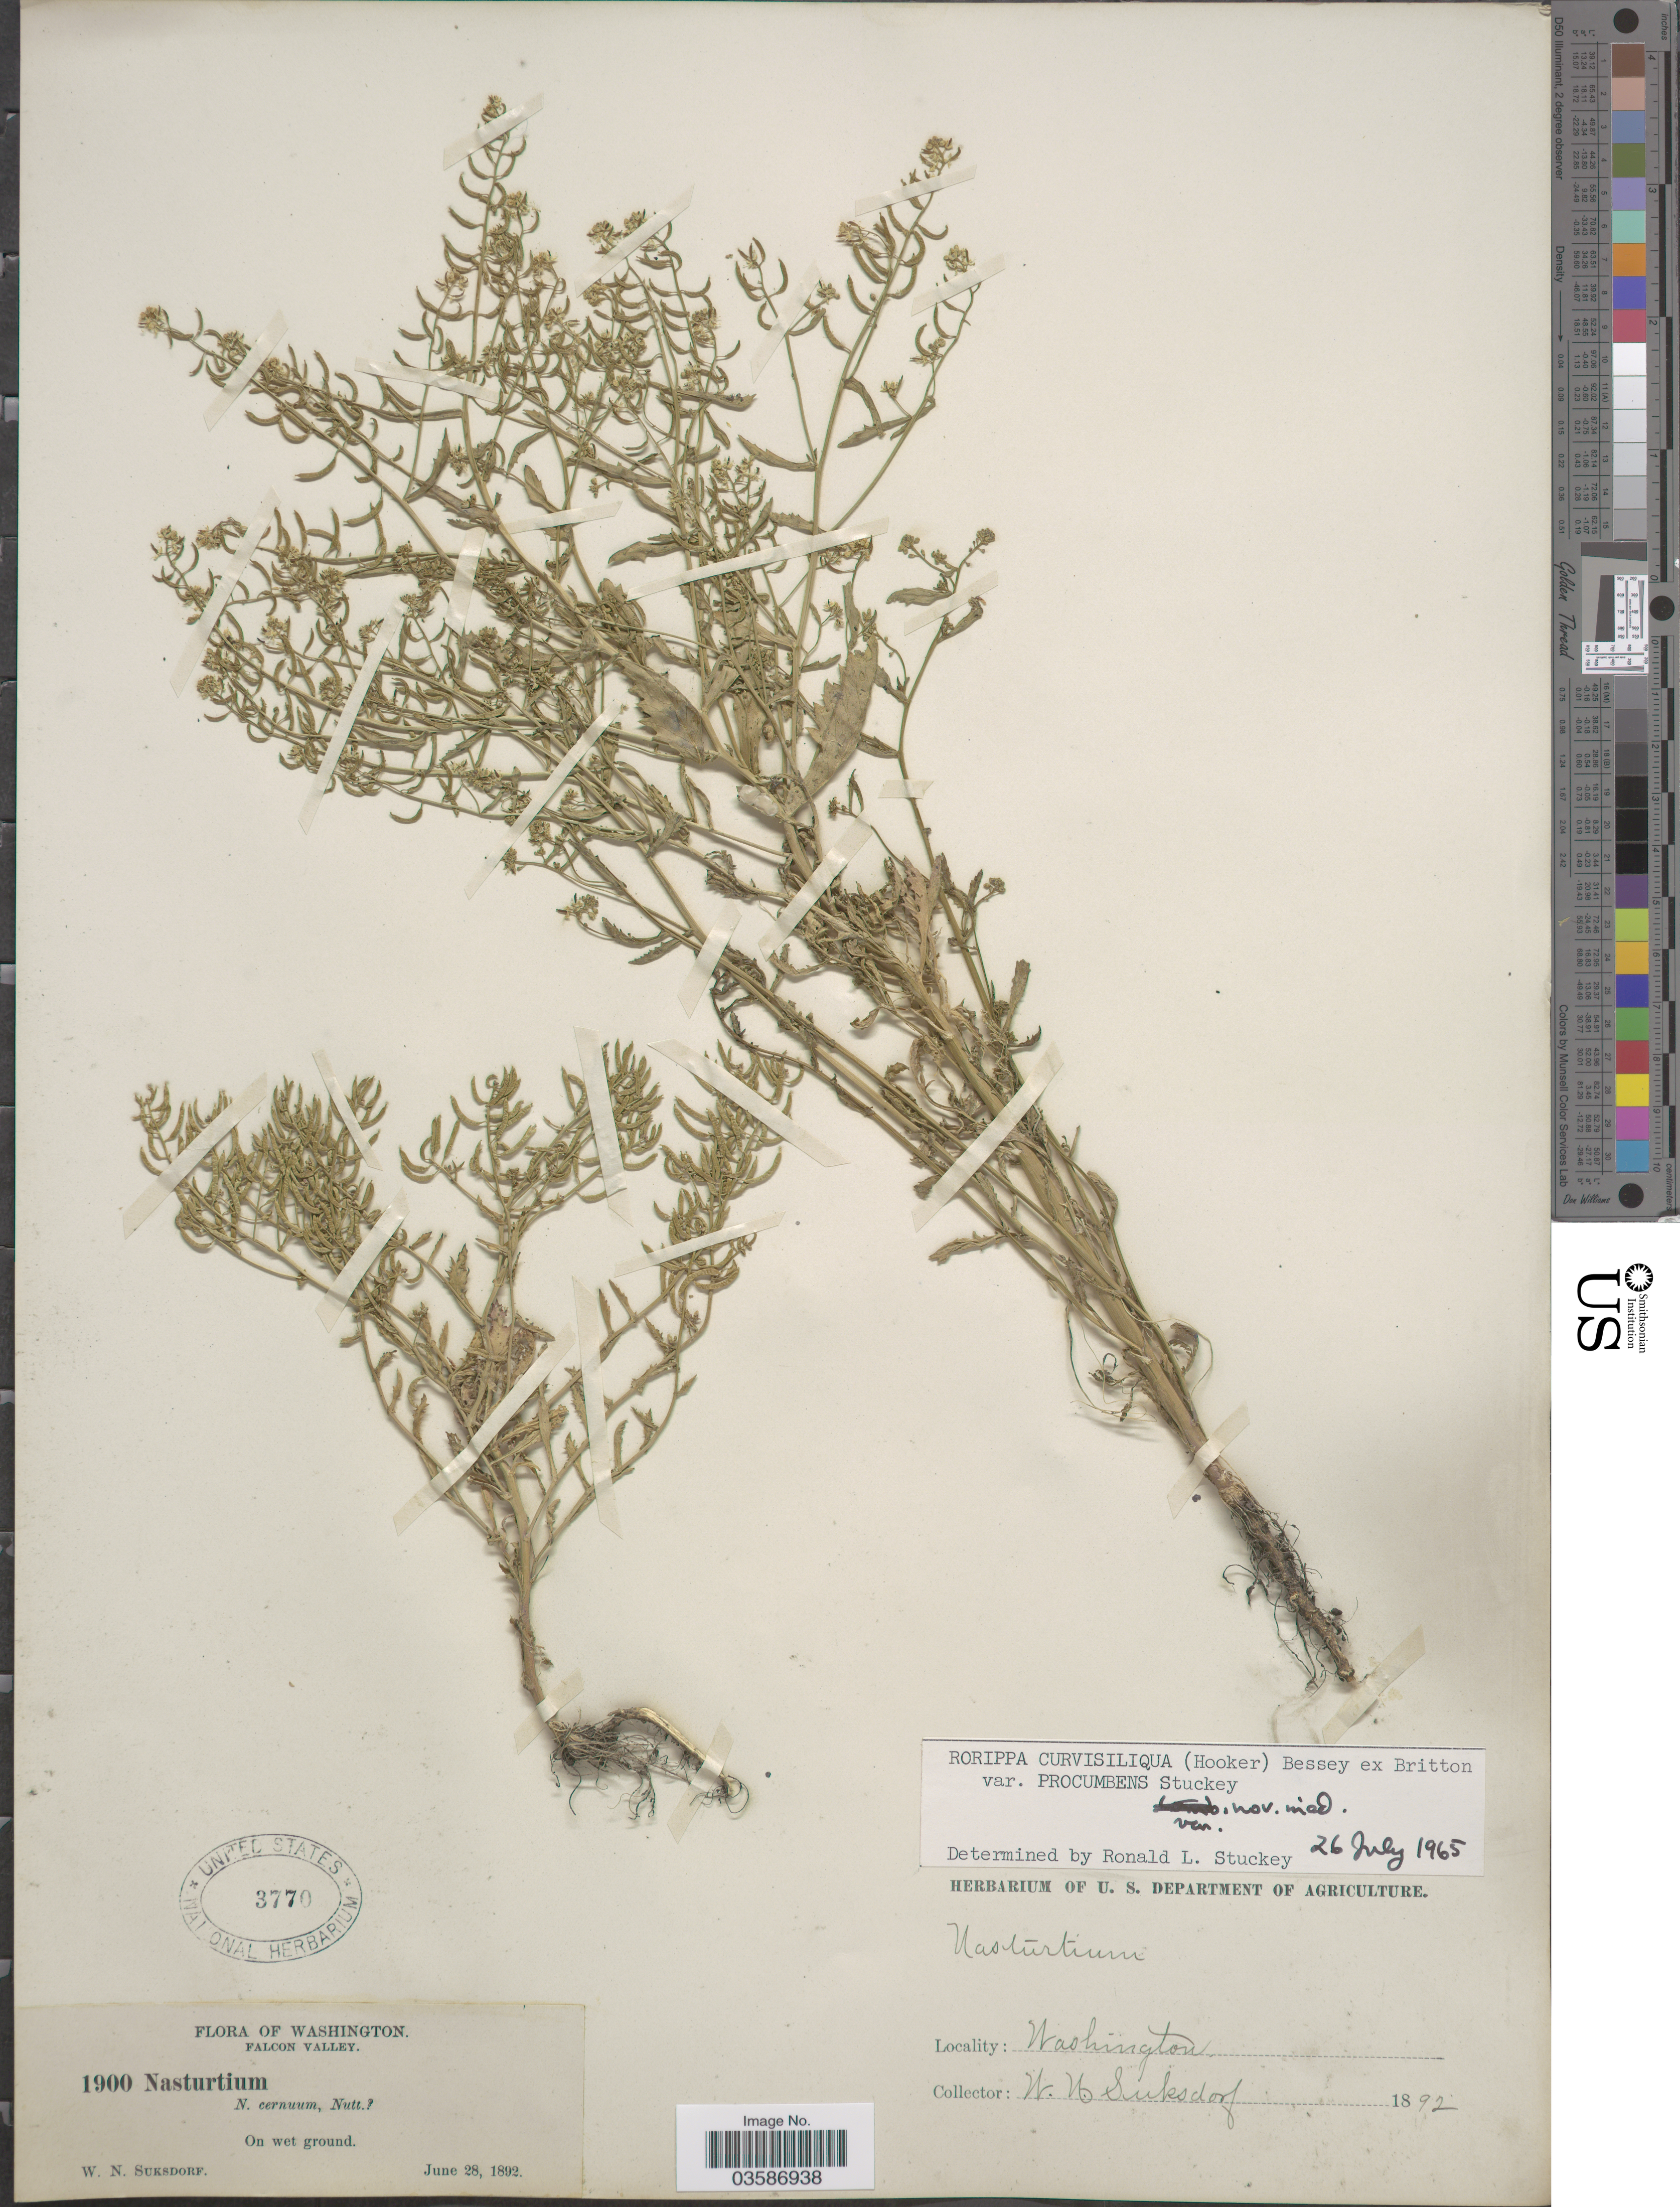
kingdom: Plantae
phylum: Tracheophyta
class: Magnoliopsida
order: Brassicales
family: Brassicaceae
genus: Rorippa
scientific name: Rorippa curvisiliqua var. procumbens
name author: Stuckey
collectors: W. N. Suksdorf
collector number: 1900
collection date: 1892-06-28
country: United States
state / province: Washington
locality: Falcon Valley. On wet ground.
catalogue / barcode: US 3770